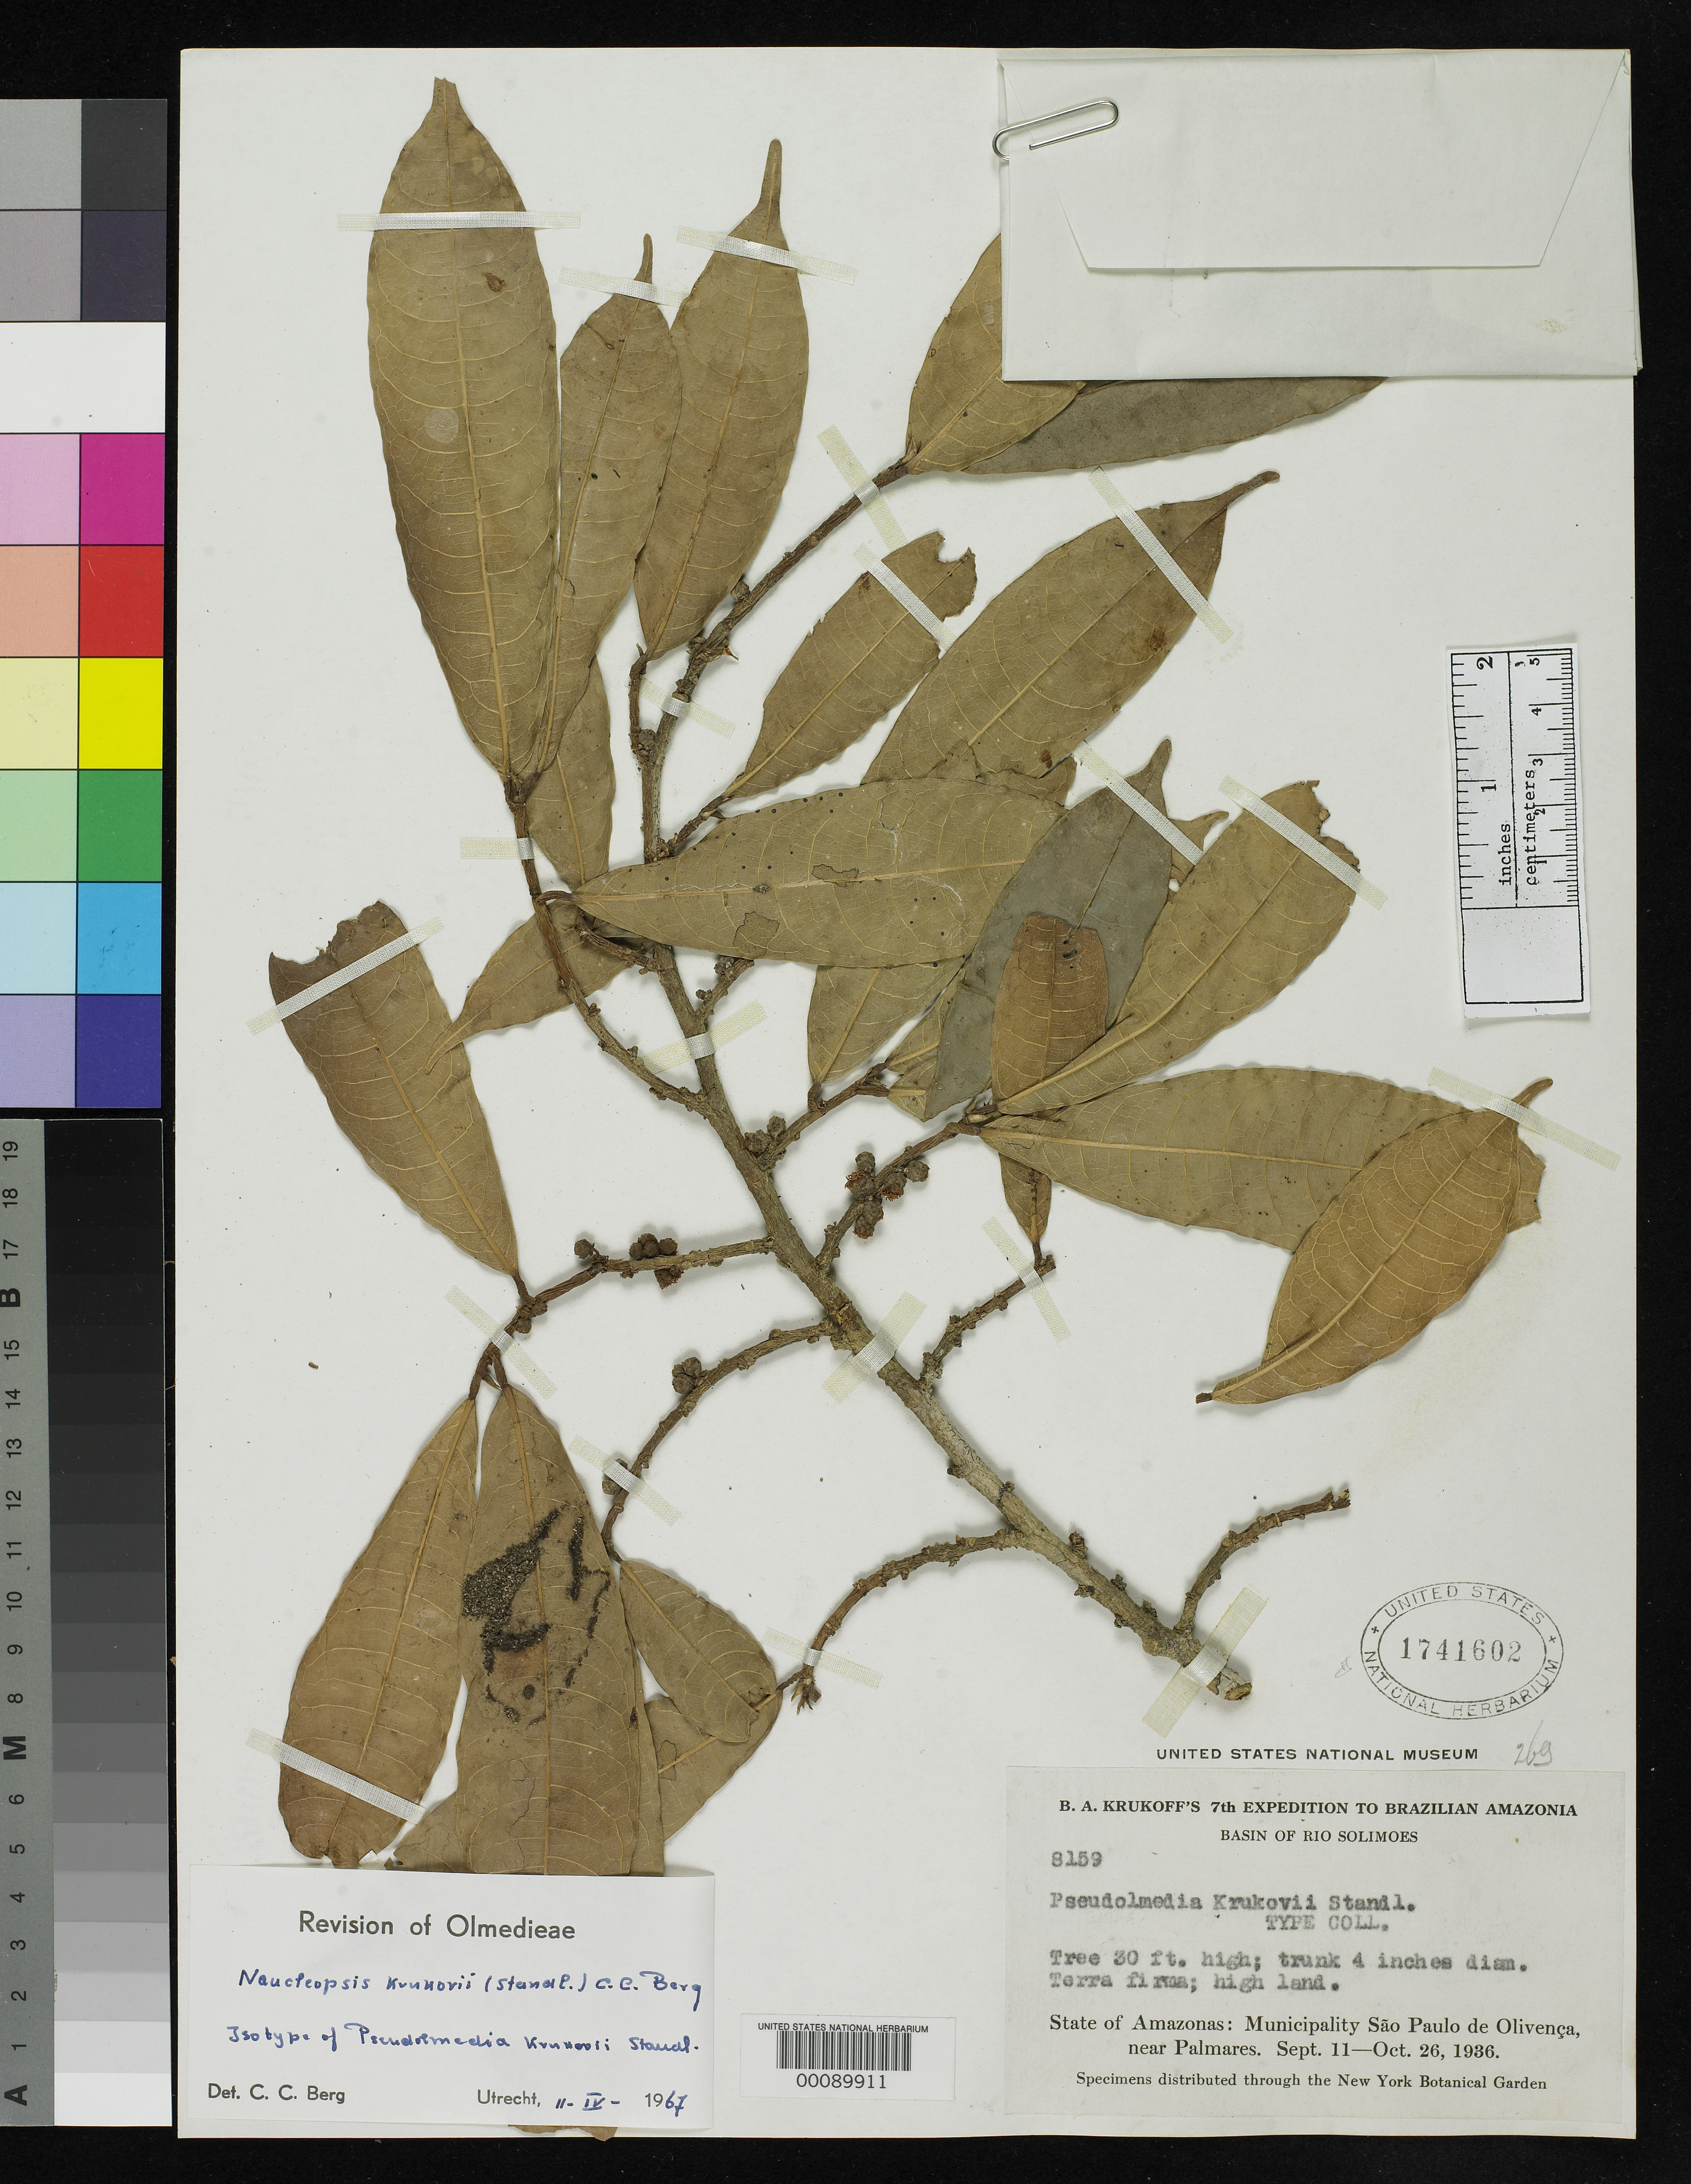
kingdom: Plantae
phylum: Tracheophyta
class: Magnoliopsida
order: Rosales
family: Moraceae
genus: Pseudolmedia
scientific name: Pseudolmedia krukovii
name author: Standl.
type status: Isotype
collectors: B. A. Krukoff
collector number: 8159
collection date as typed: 11 Sep 1936 to 26 Oct 1936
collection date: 1936-09-11/1936-10-26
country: Brazil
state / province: Amazonas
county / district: São Paulo de Olivença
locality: Near Palmares.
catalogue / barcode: US 1741602